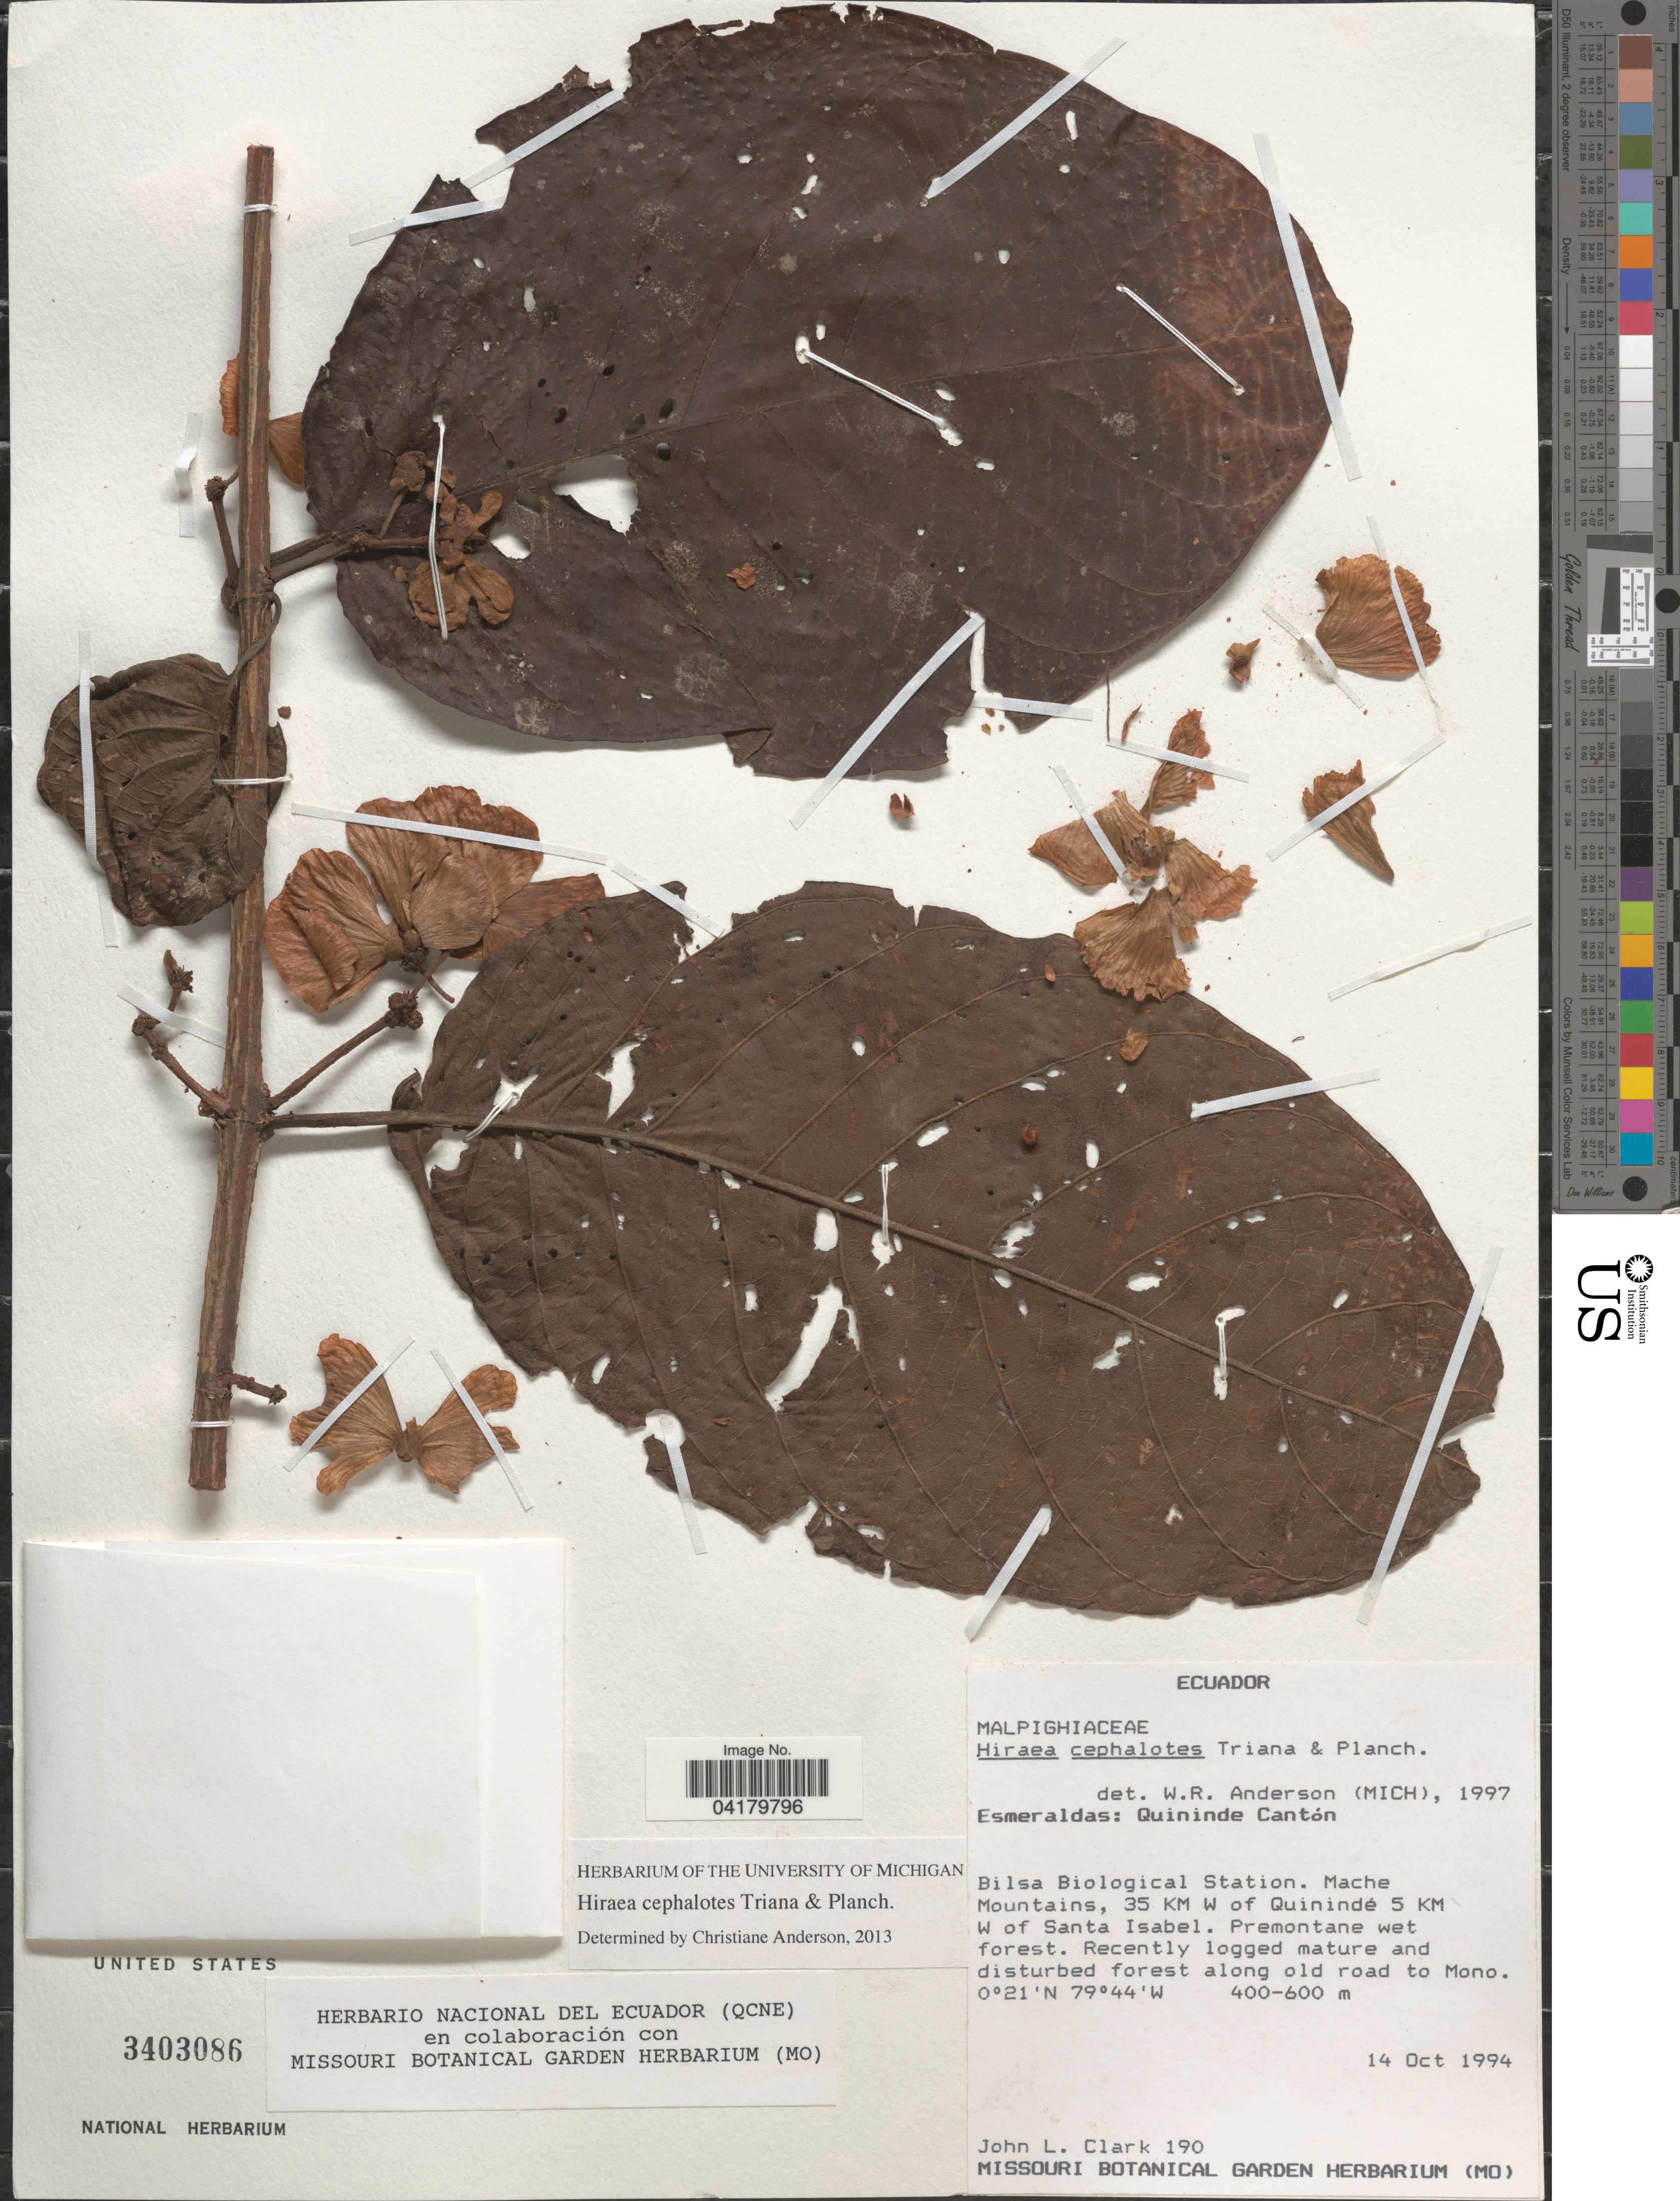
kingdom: Plantae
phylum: Tracheophyta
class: Magnoliopsida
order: Malpighiales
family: Malpighiaceae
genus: Hiraea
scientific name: Hiraea cephalotes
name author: Triana & Planch.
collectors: J. L. Clark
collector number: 190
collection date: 1994-10-14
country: Ecuador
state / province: Esmeraldas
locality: Quininde Cantón. Bilsa Biological Station. Mache Mountains, 35 KM W of Quinindé 5 KM W of Santa Isabel. Recently logged mature and disturbed forest along old road to Mono.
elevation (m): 400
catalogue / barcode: US 3403086